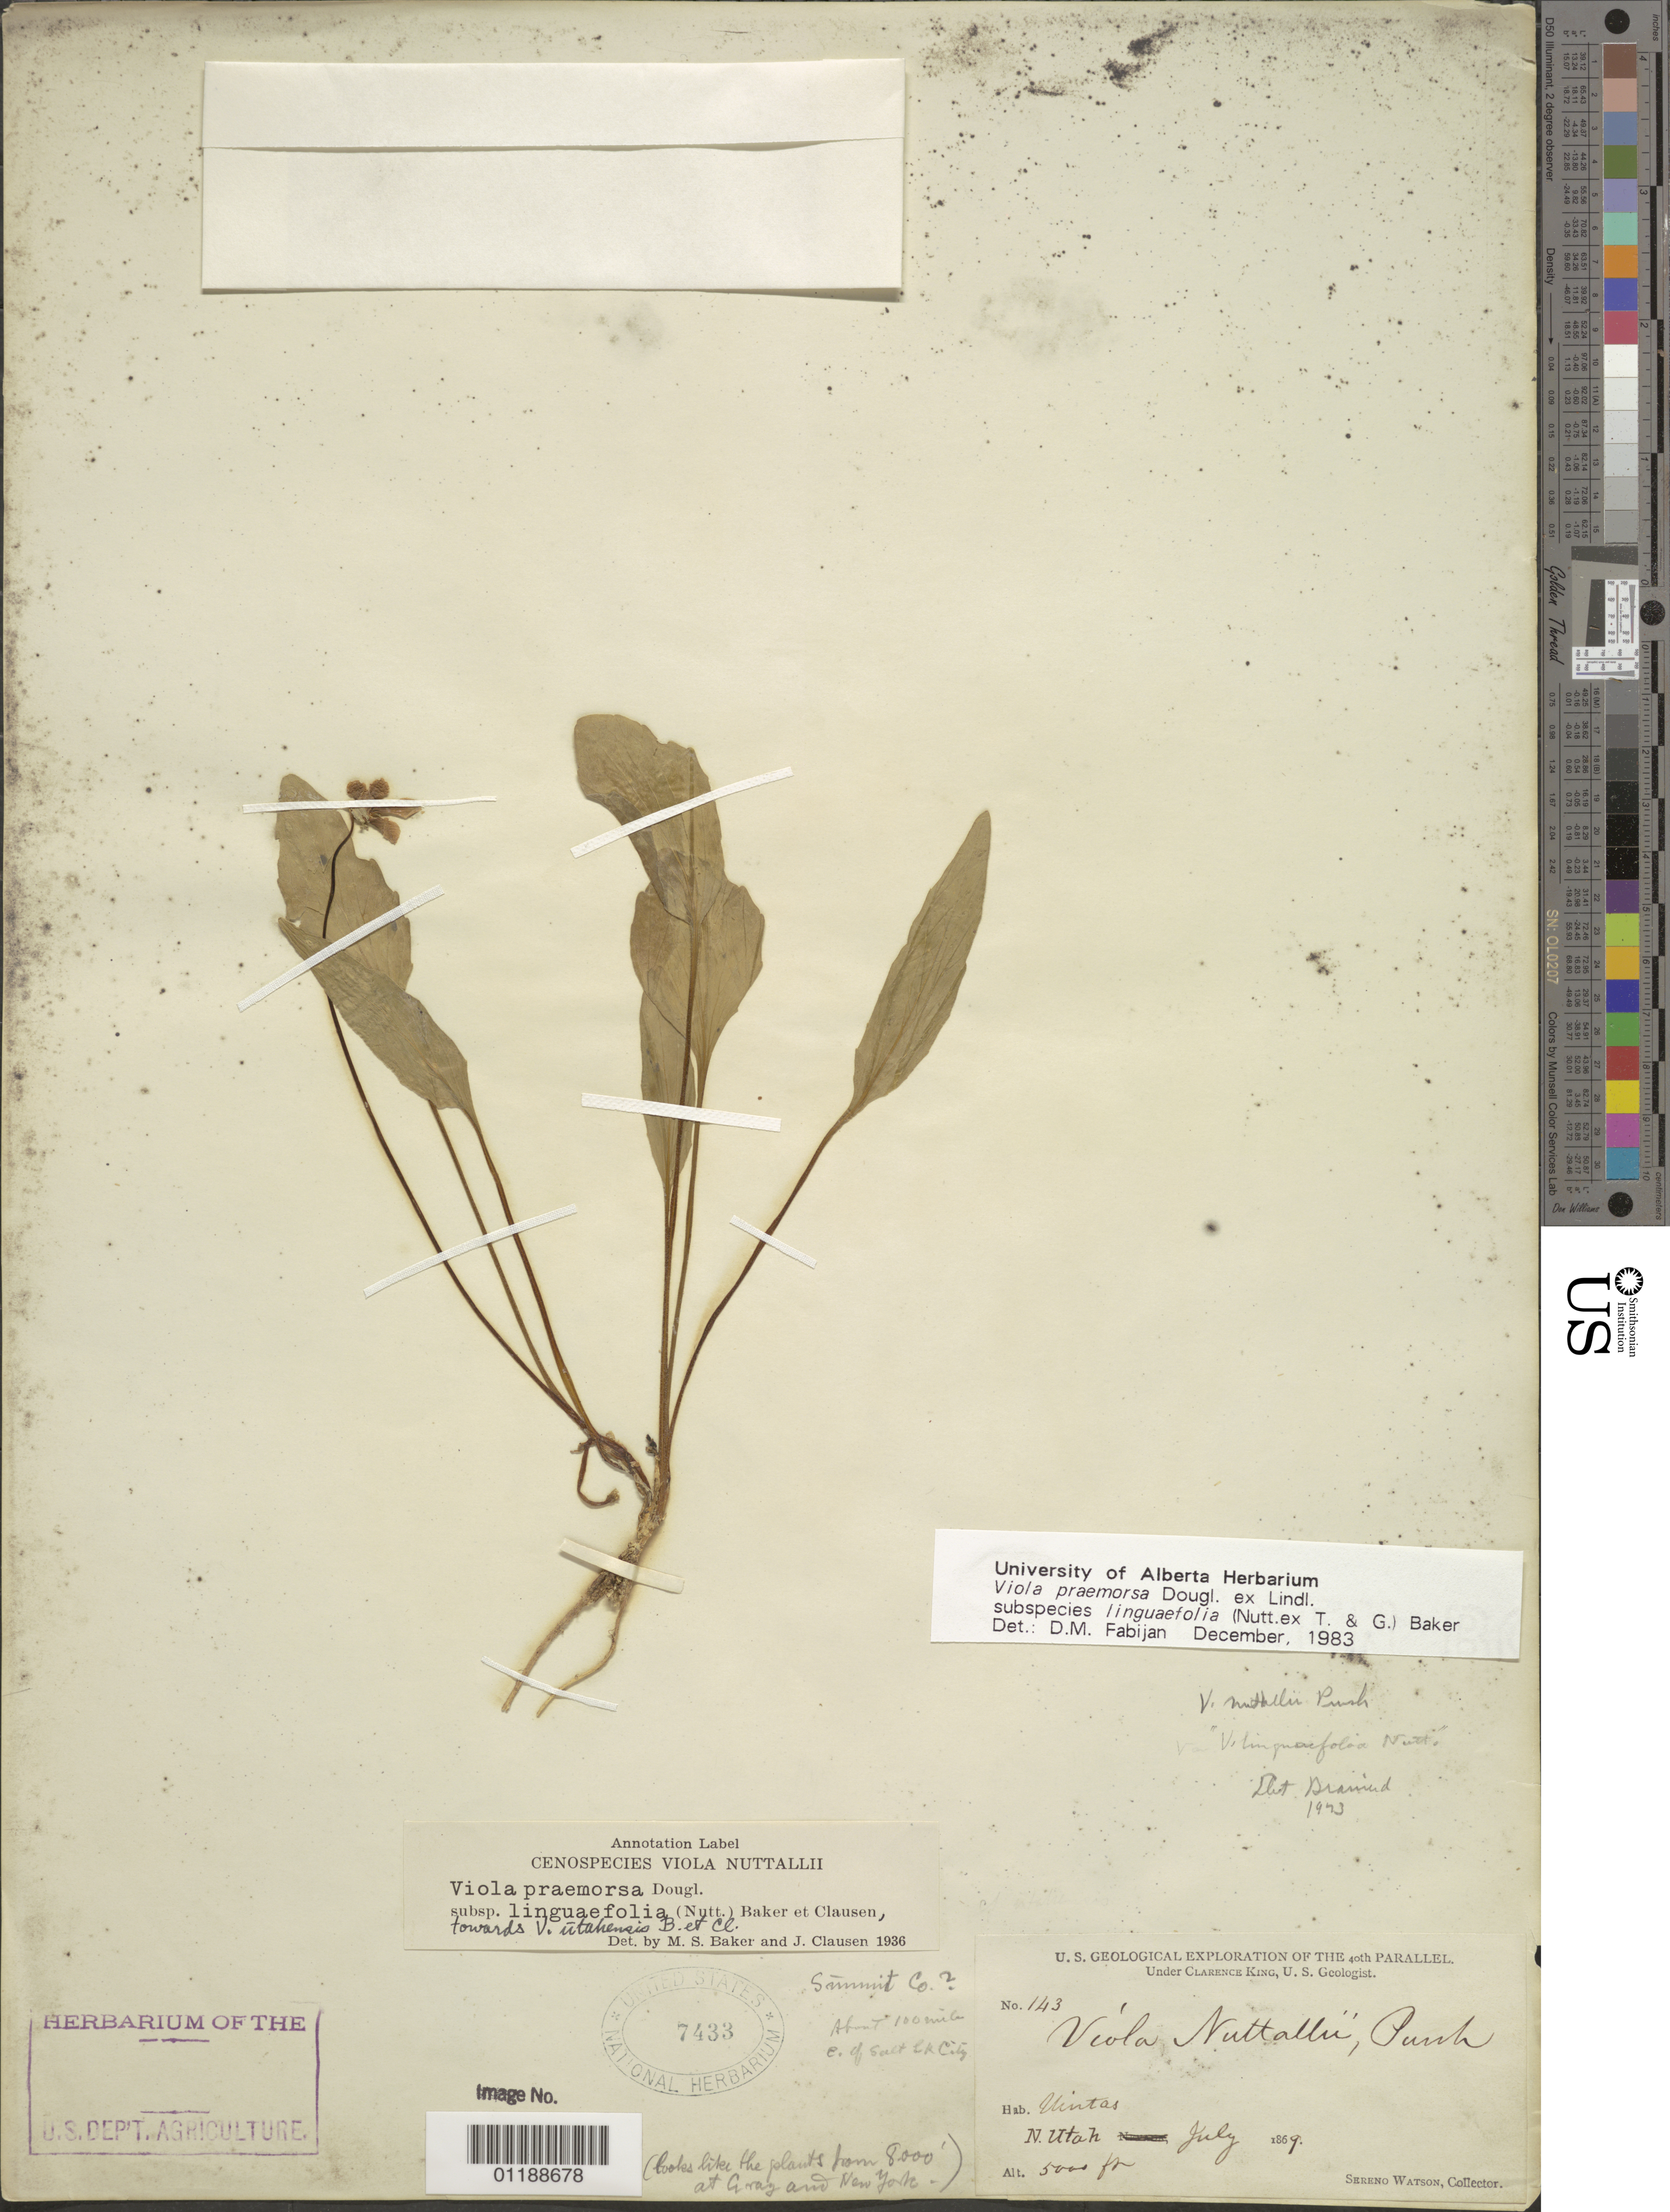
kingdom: Plantae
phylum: Tracheophyta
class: Magnoliopsida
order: Malpighiales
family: Violaceae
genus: Viola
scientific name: Viola praemorsa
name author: Douglas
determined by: Fabijan, D. M.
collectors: S. Watson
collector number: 143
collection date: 1869-07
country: United States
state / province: Utah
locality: Uintas, N. Utah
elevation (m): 1524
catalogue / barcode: US 7433